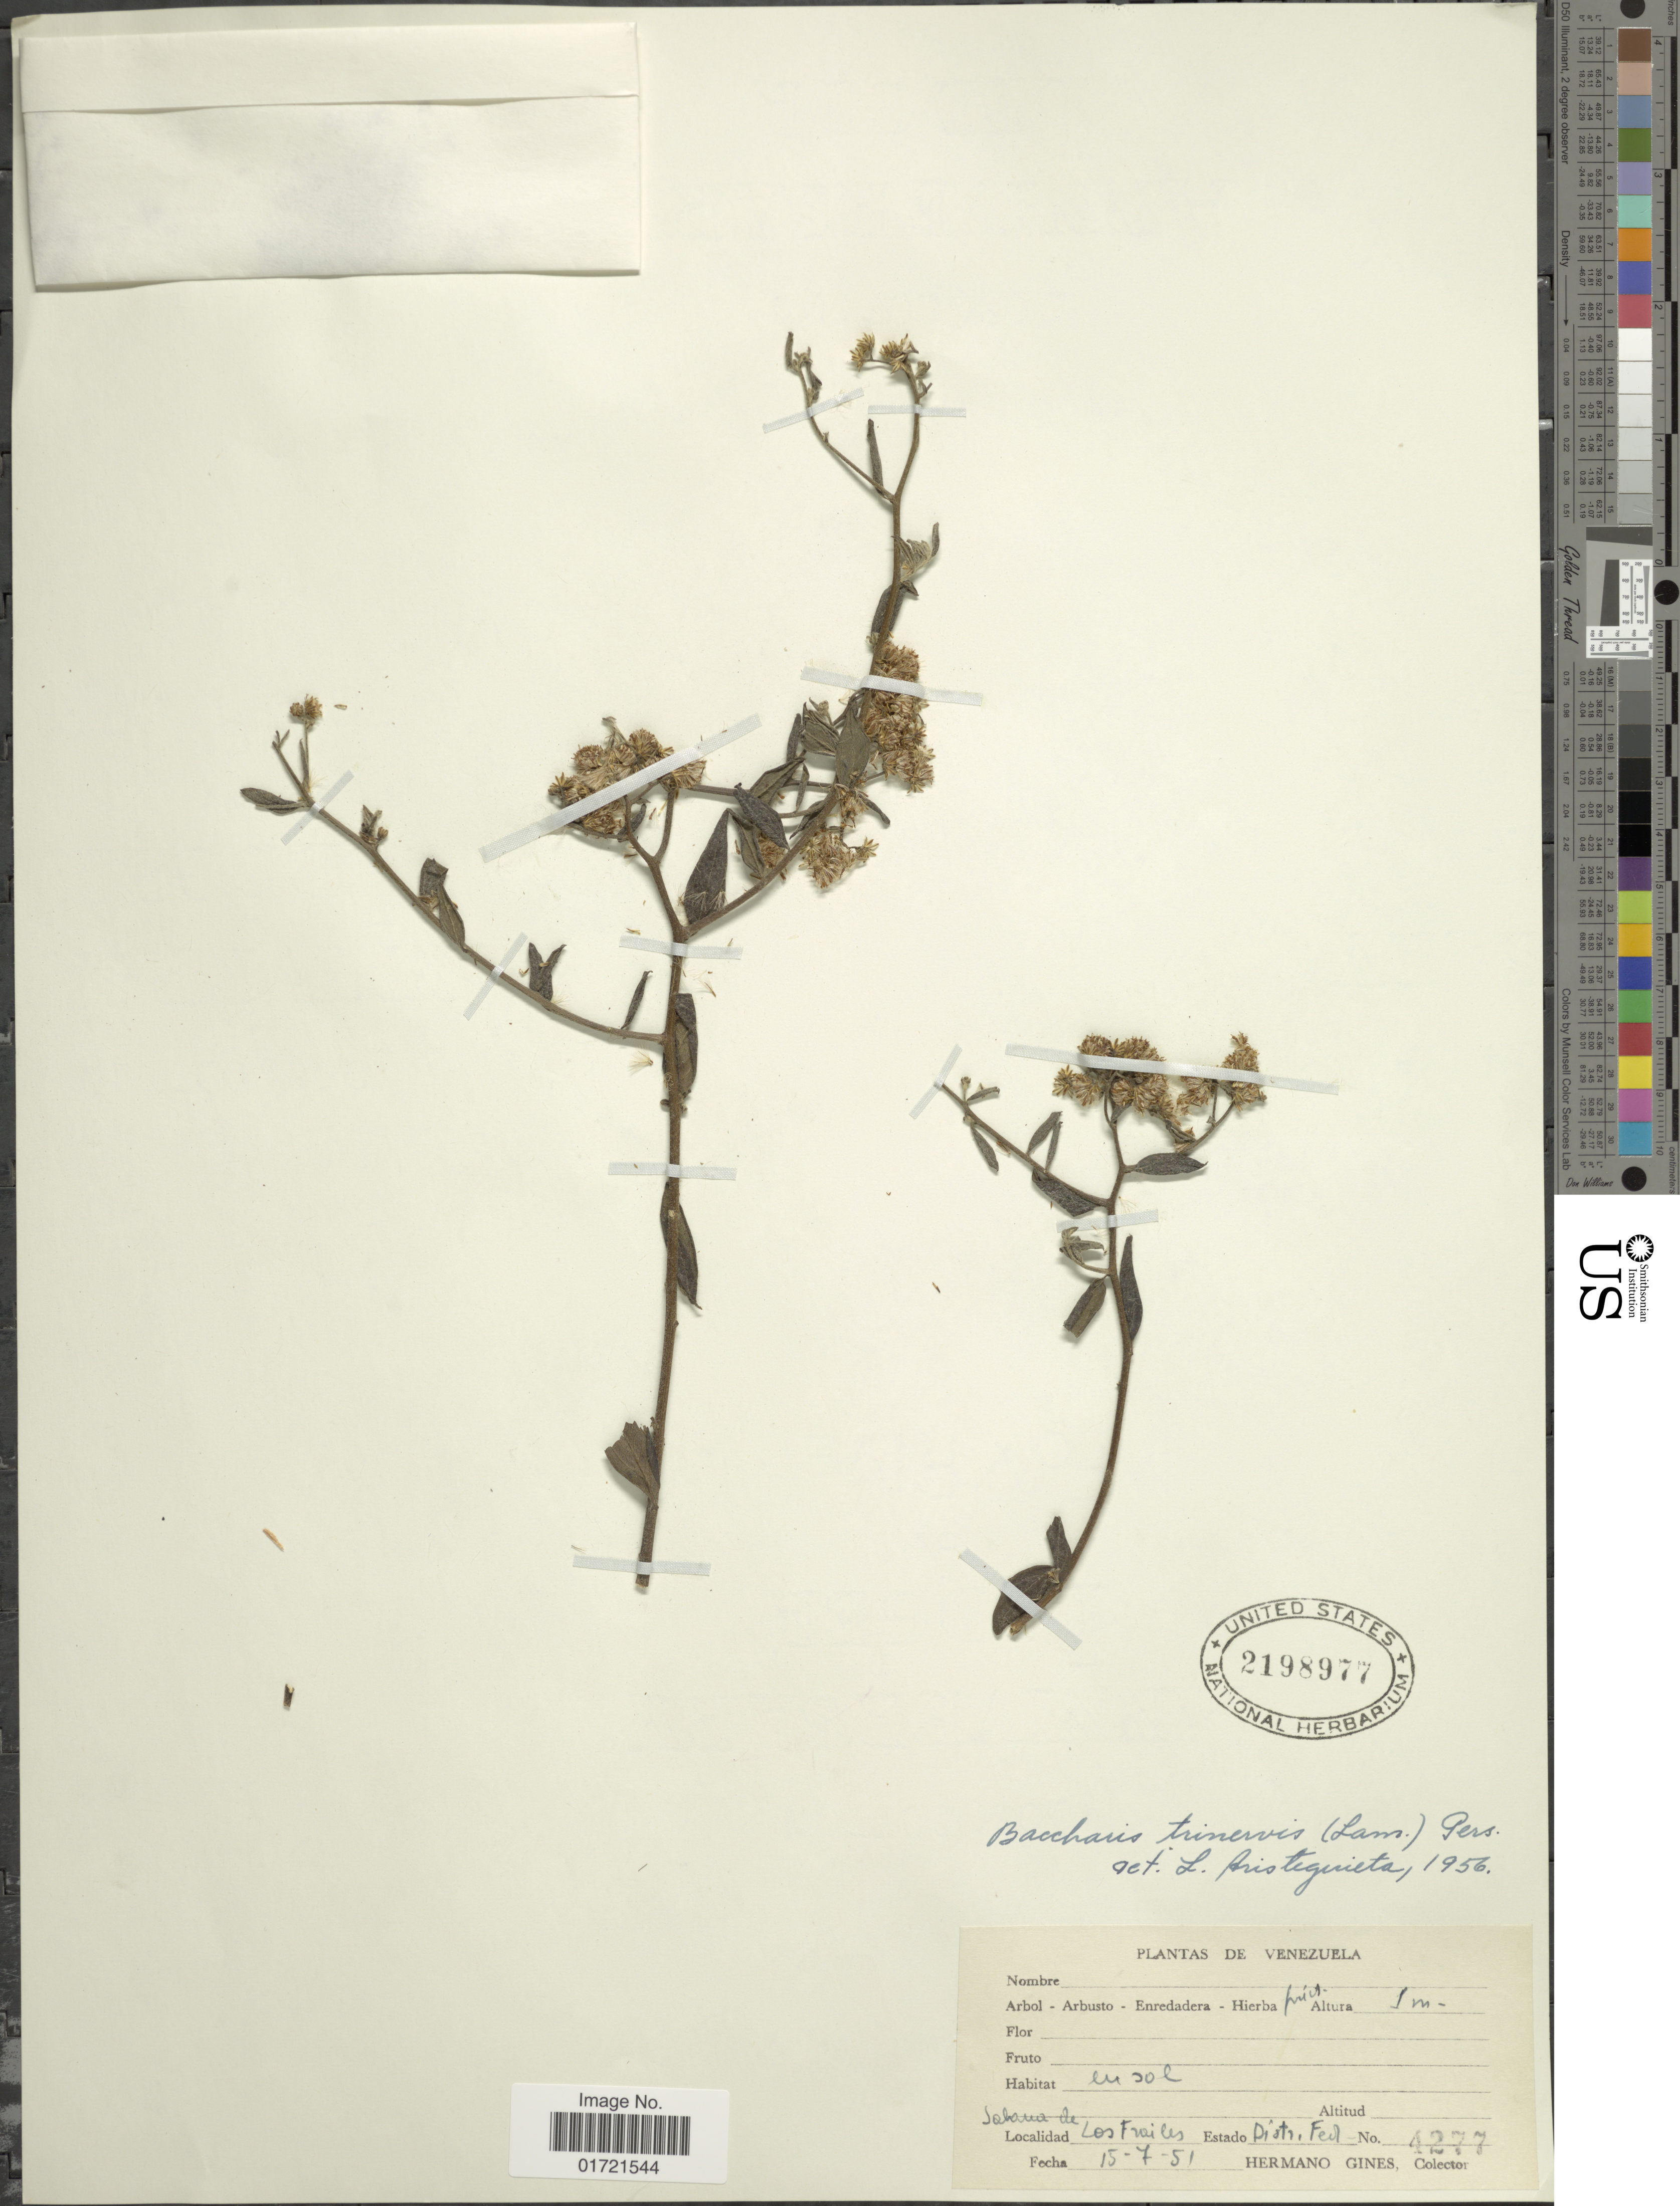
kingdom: Plantae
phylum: Tracheophyta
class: Magnoliopsida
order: Asterales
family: Asteraceae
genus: Baccharis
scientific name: Baccharis trinervis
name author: (Lam.) Pers.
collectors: Bro. Gines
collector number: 4277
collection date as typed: Transcribed d/m/y: 15/7/51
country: Venezuela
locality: Sohaua de Los Froiles, Estado Distr. Fed.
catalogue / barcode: US 2198977